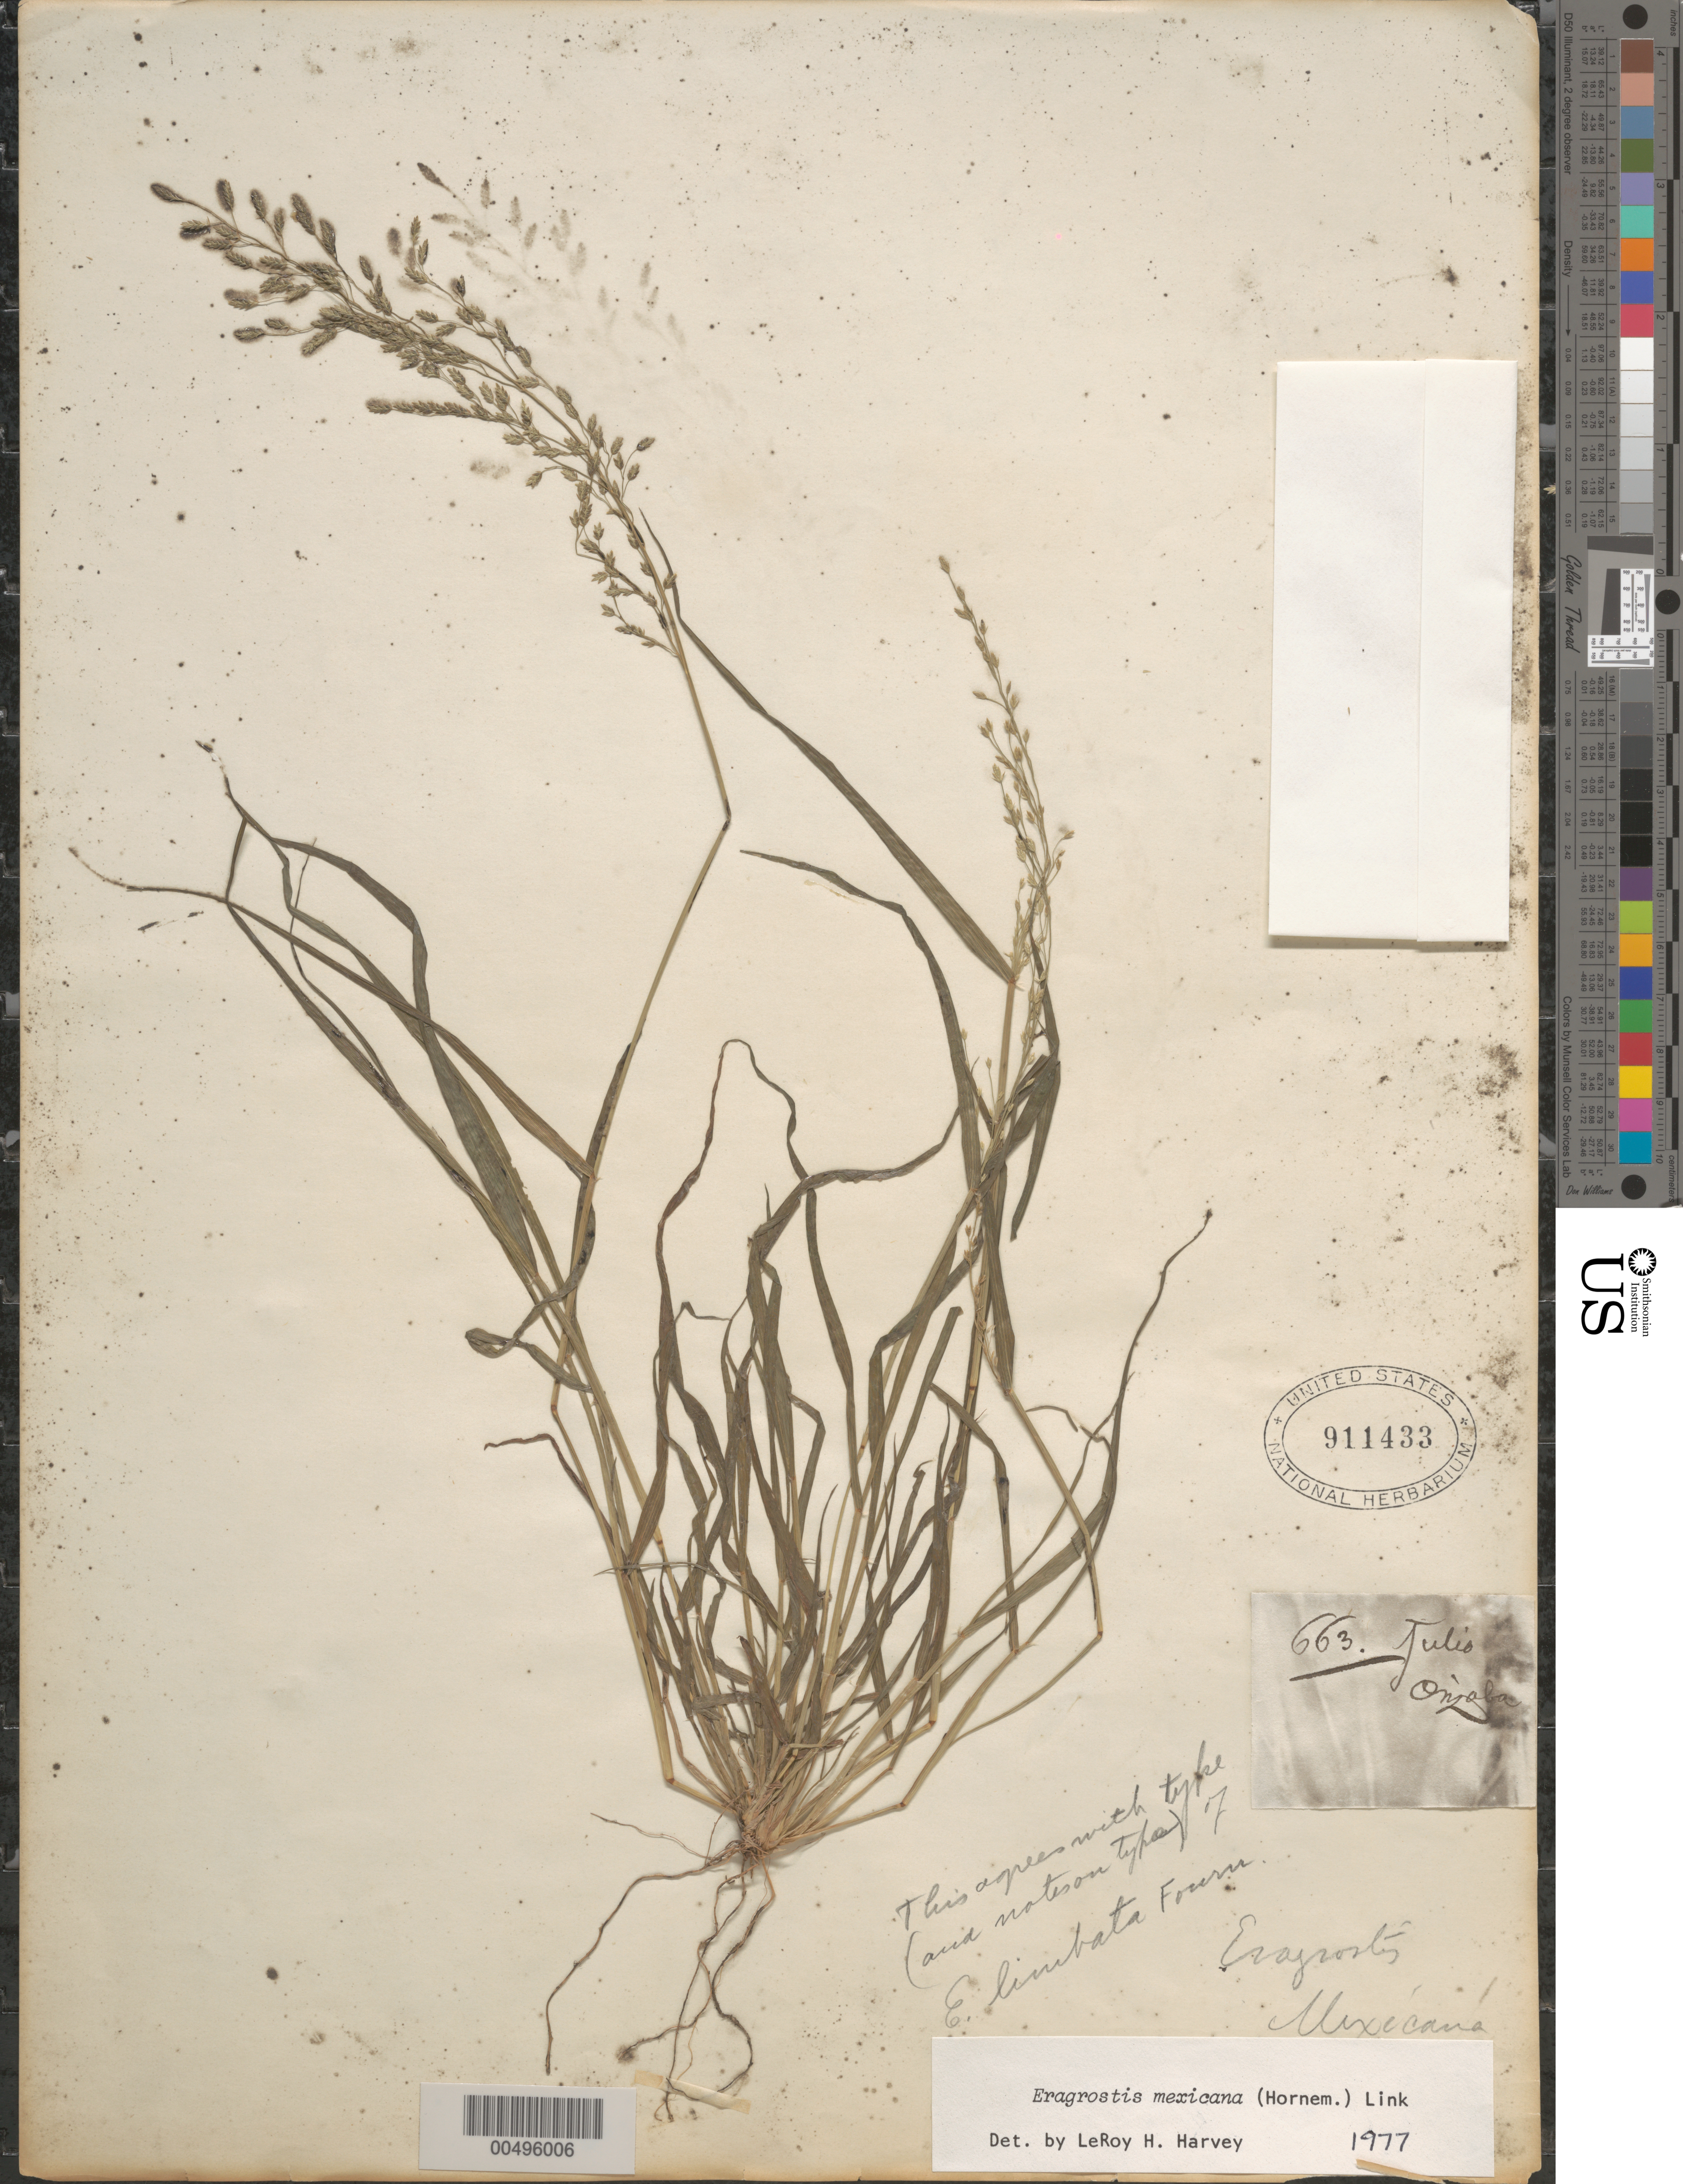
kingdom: Plantae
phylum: Tracheophyta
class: Liliopsida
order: Poales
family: Poaceae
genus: Eragrostis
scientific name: Eragrostis mexicana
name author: (Hornem.) Link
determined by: Harvey, L. H.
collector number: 663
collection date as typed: Jul ????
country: Mexico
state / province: Veracruz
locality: Orizaba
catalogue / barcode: US 911433